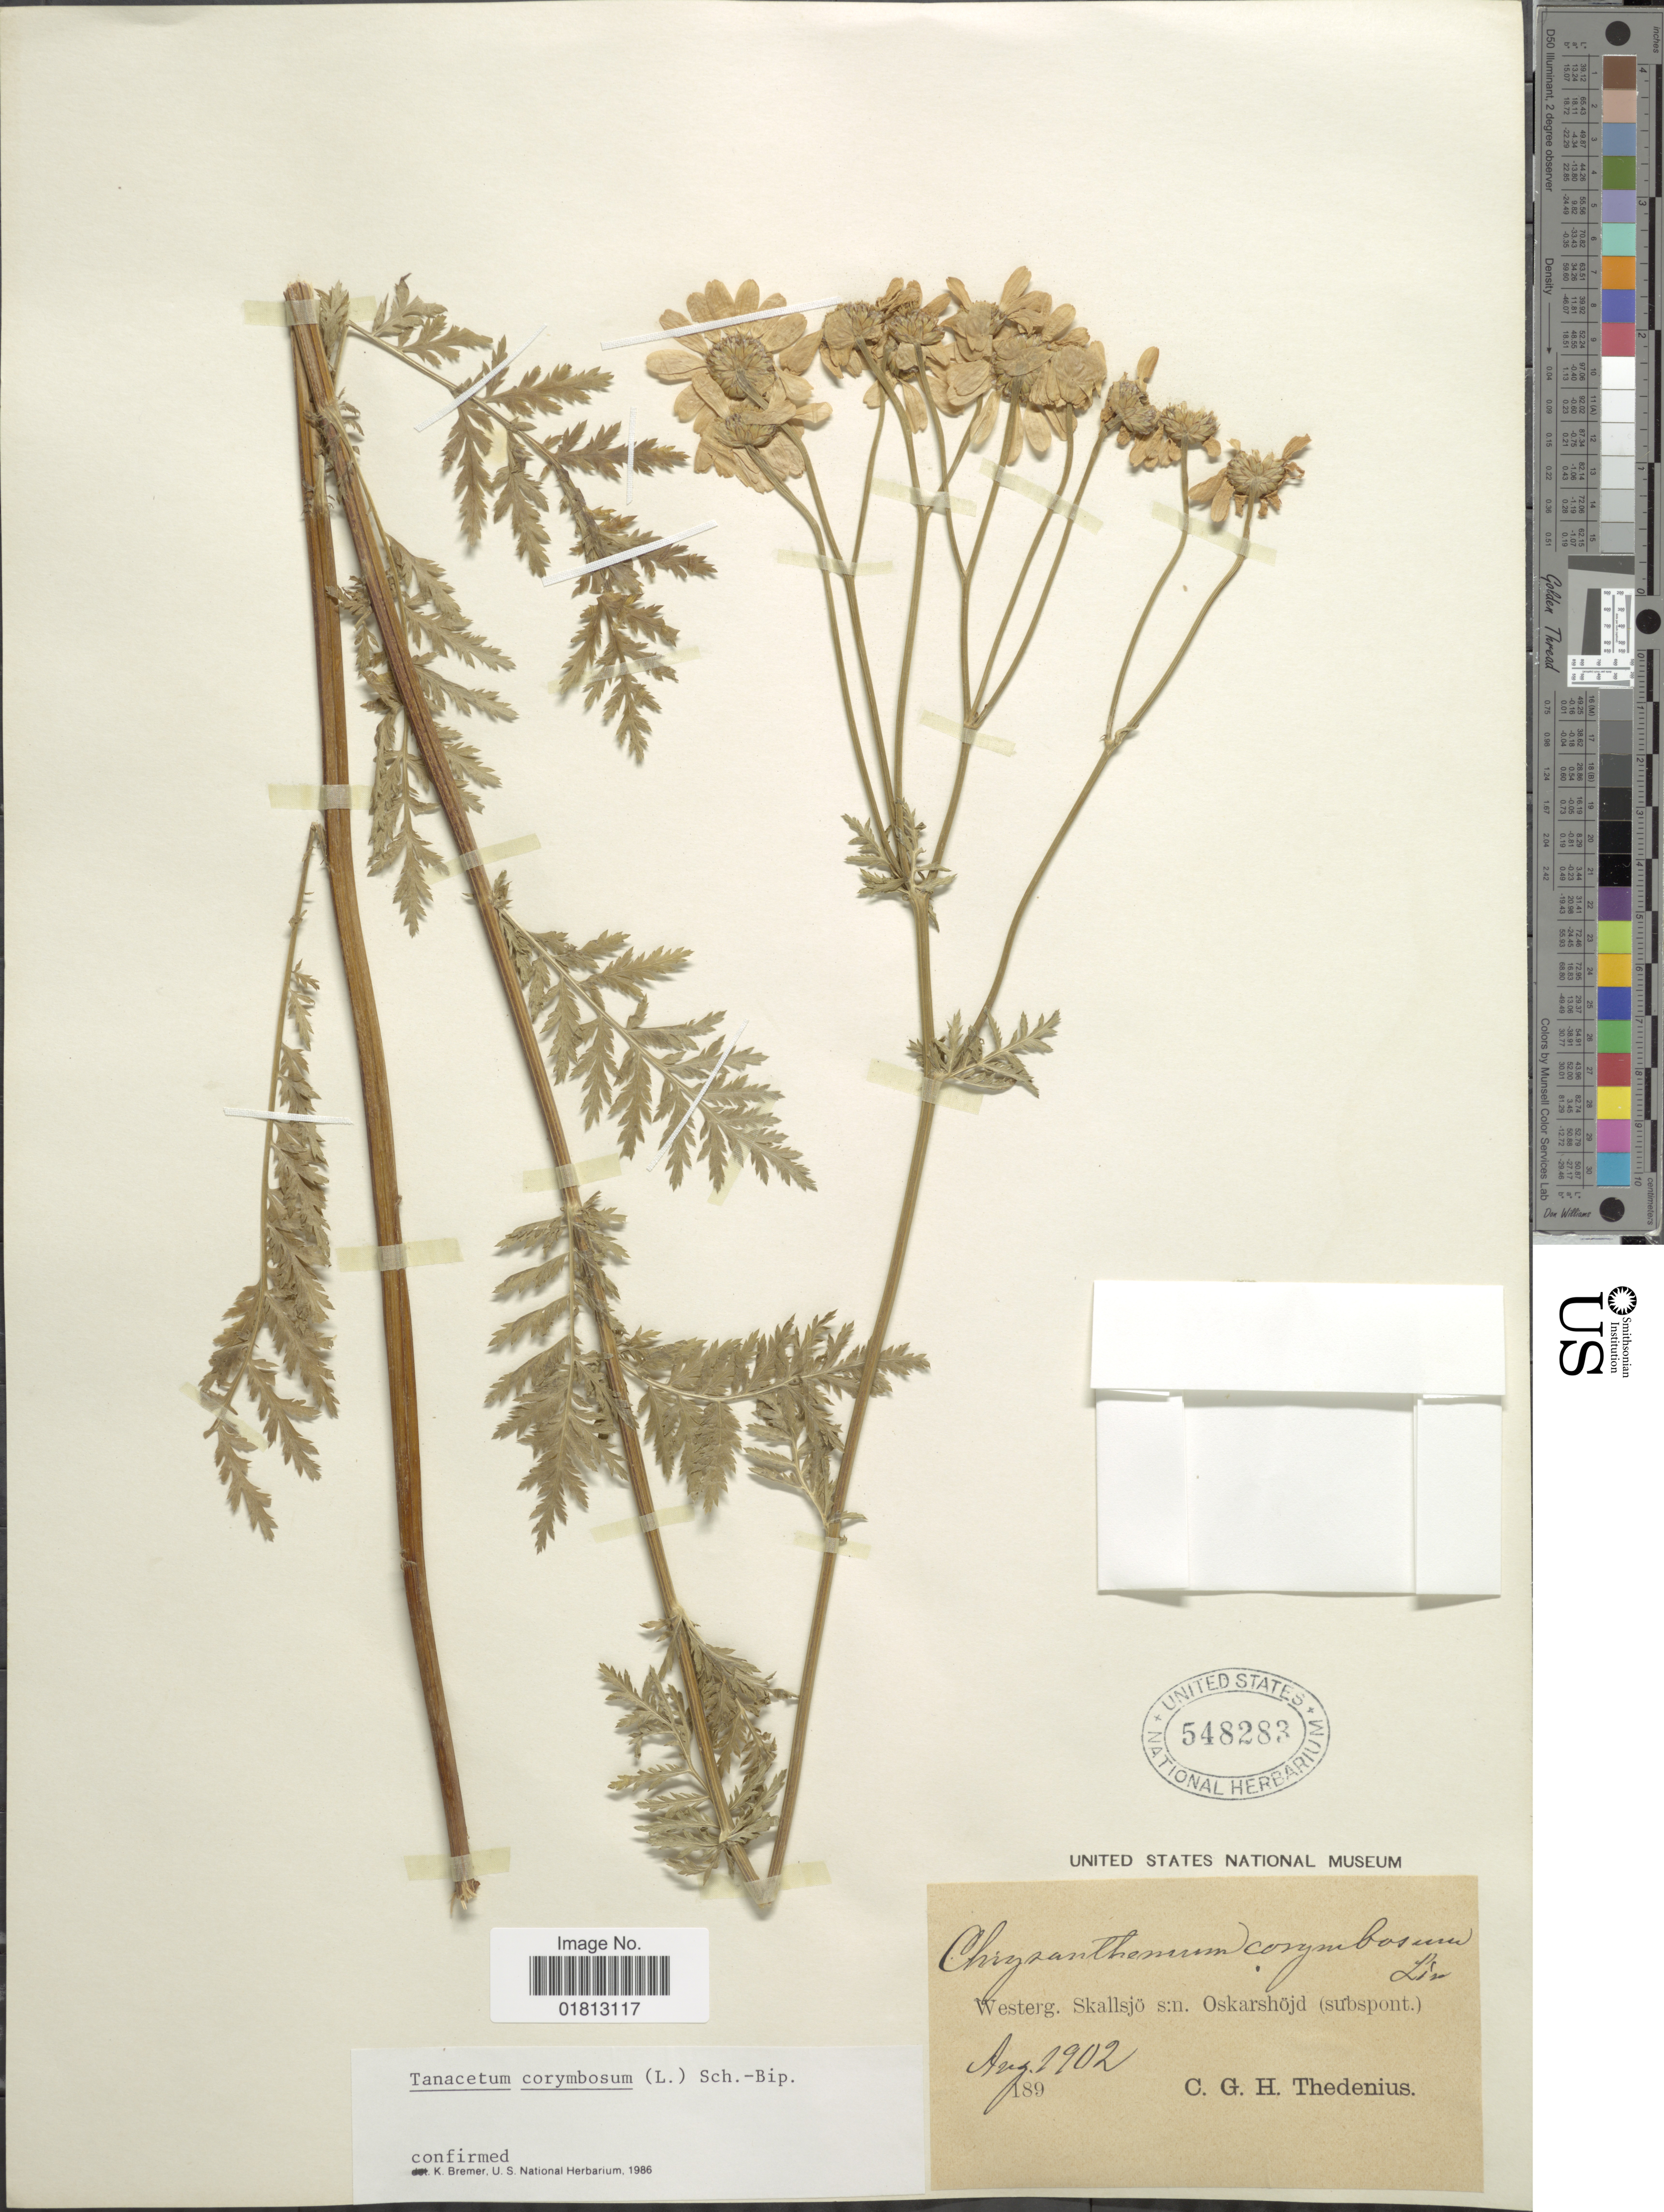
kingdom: Plantae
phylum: Tracheophyta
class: Magnoliopsida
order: Asterales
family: Asteraceae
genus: Tanacetum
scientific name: Tanacetum corymbosum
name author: (L.) Sch. Bip.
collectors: C. Thedenius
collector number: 189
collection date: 1902-08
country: Sweden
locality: Westerg., Skallsjö, s:n. Oskarshöjd (subspont)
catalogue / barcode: US 548283